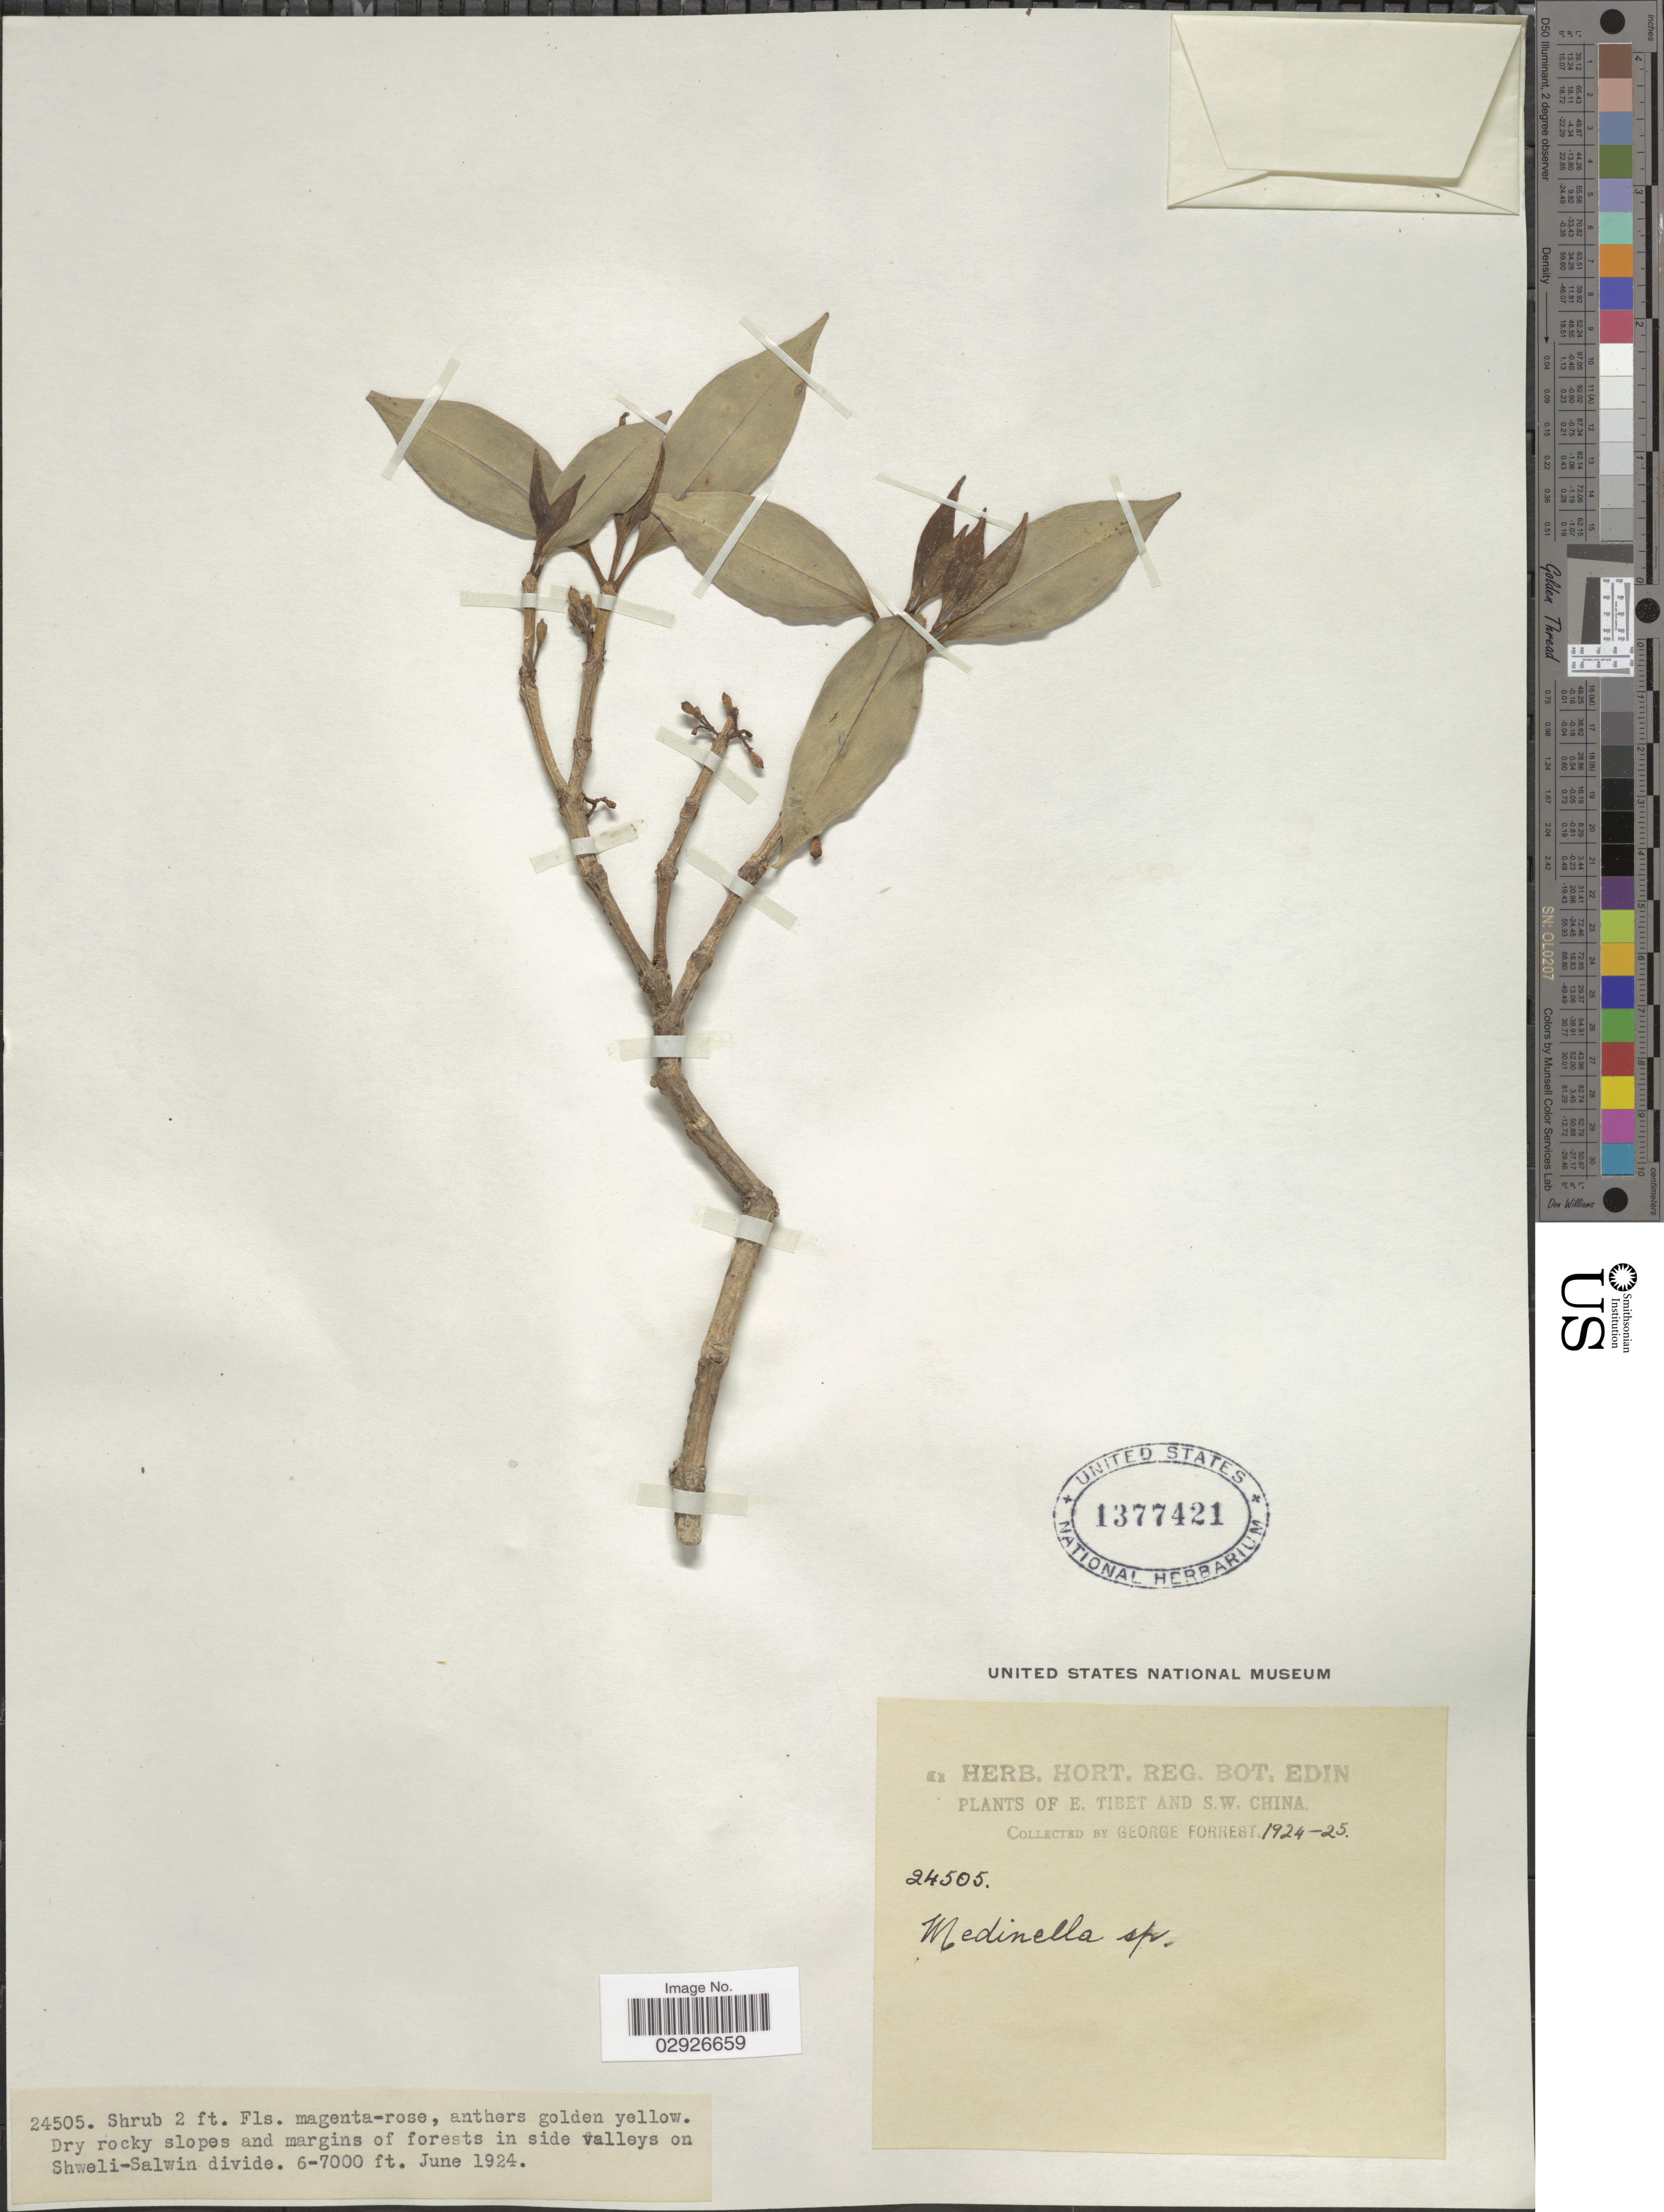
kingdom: Plantae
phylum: Tracheophyta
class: Magnoliopsida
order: Myrtales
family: Melastomataceae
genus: Medinilla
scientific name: Medinilla sp.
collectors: G. Forrest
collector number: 24505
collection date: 1924-06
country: China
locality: E. Tibet and S.W. China. Dry rocky slopes and margins of forests in side valleys on Shweli-Salwin divide.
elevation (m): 1829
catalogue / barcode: US 1377421